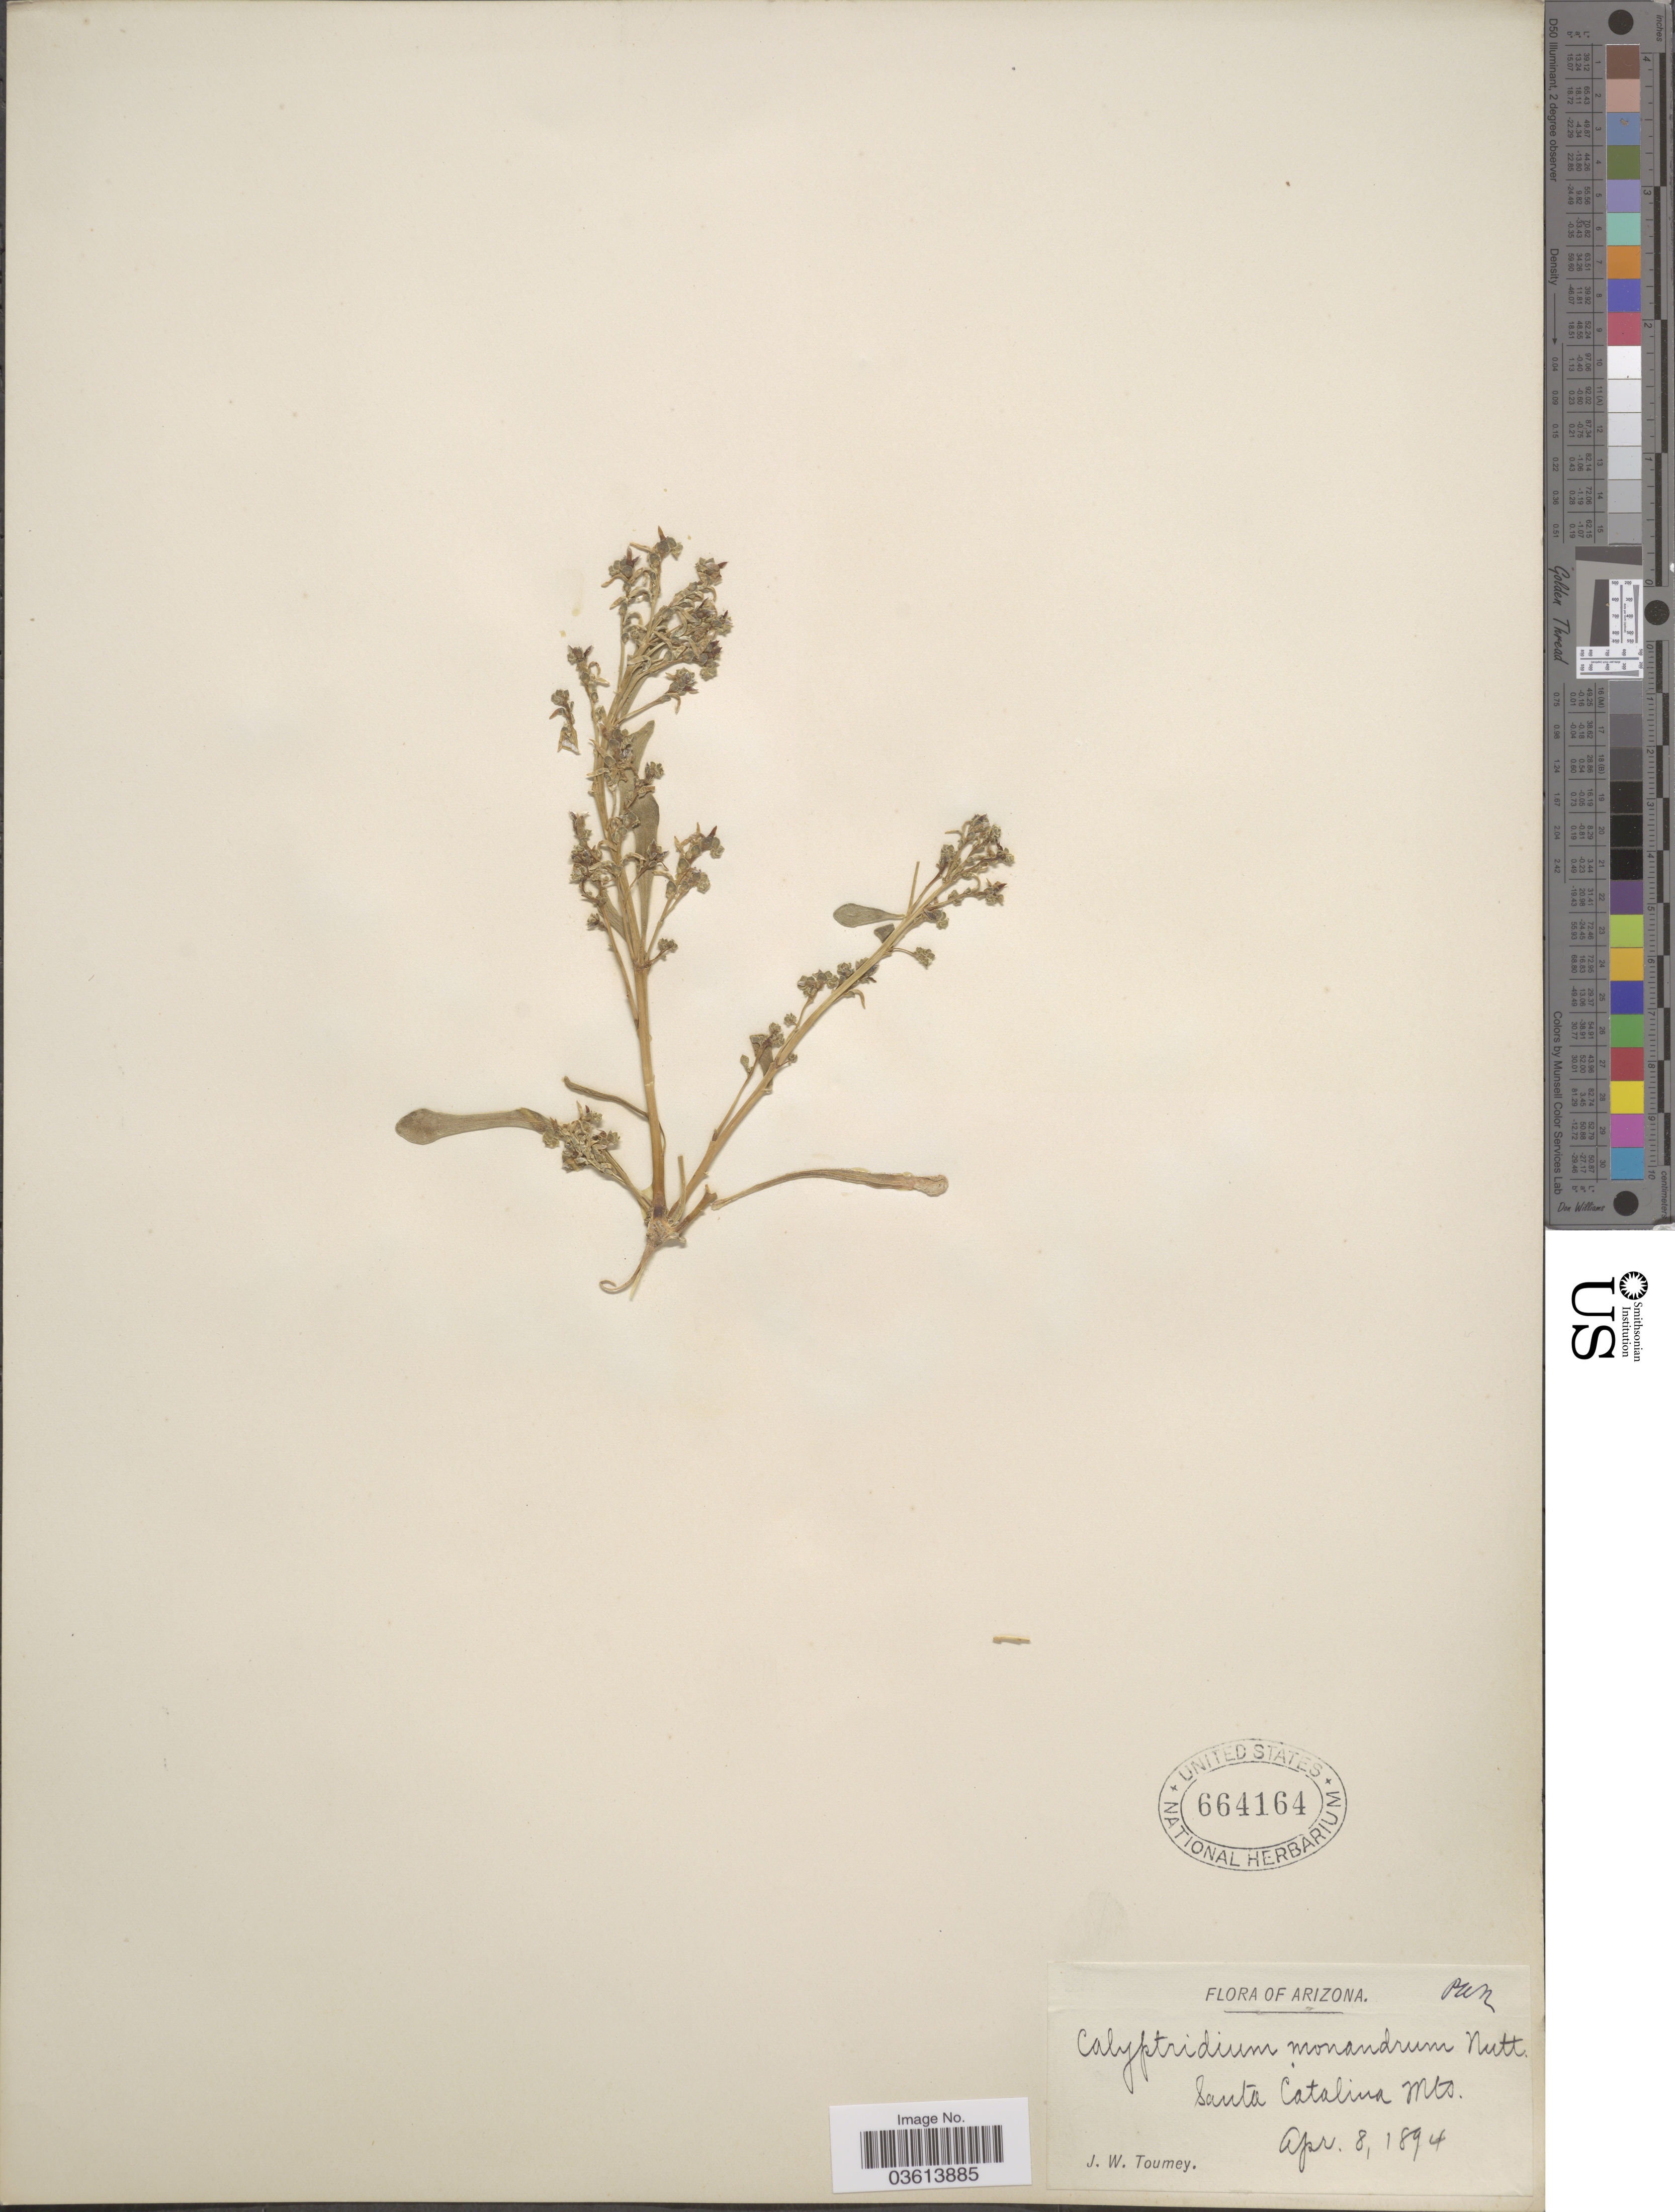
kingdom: Plantae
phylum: Tracheophyta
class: Magnoliopsida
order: Caryophyllales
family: Montiaceae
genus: Calyptridium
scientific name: Calyptridium monandrum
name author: (Nutt.) Nutt.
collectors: J. W. Toumey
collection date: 1894-04-08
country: United States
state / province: Arizona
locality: Santa Catalina Mts.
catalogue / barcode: US 664164